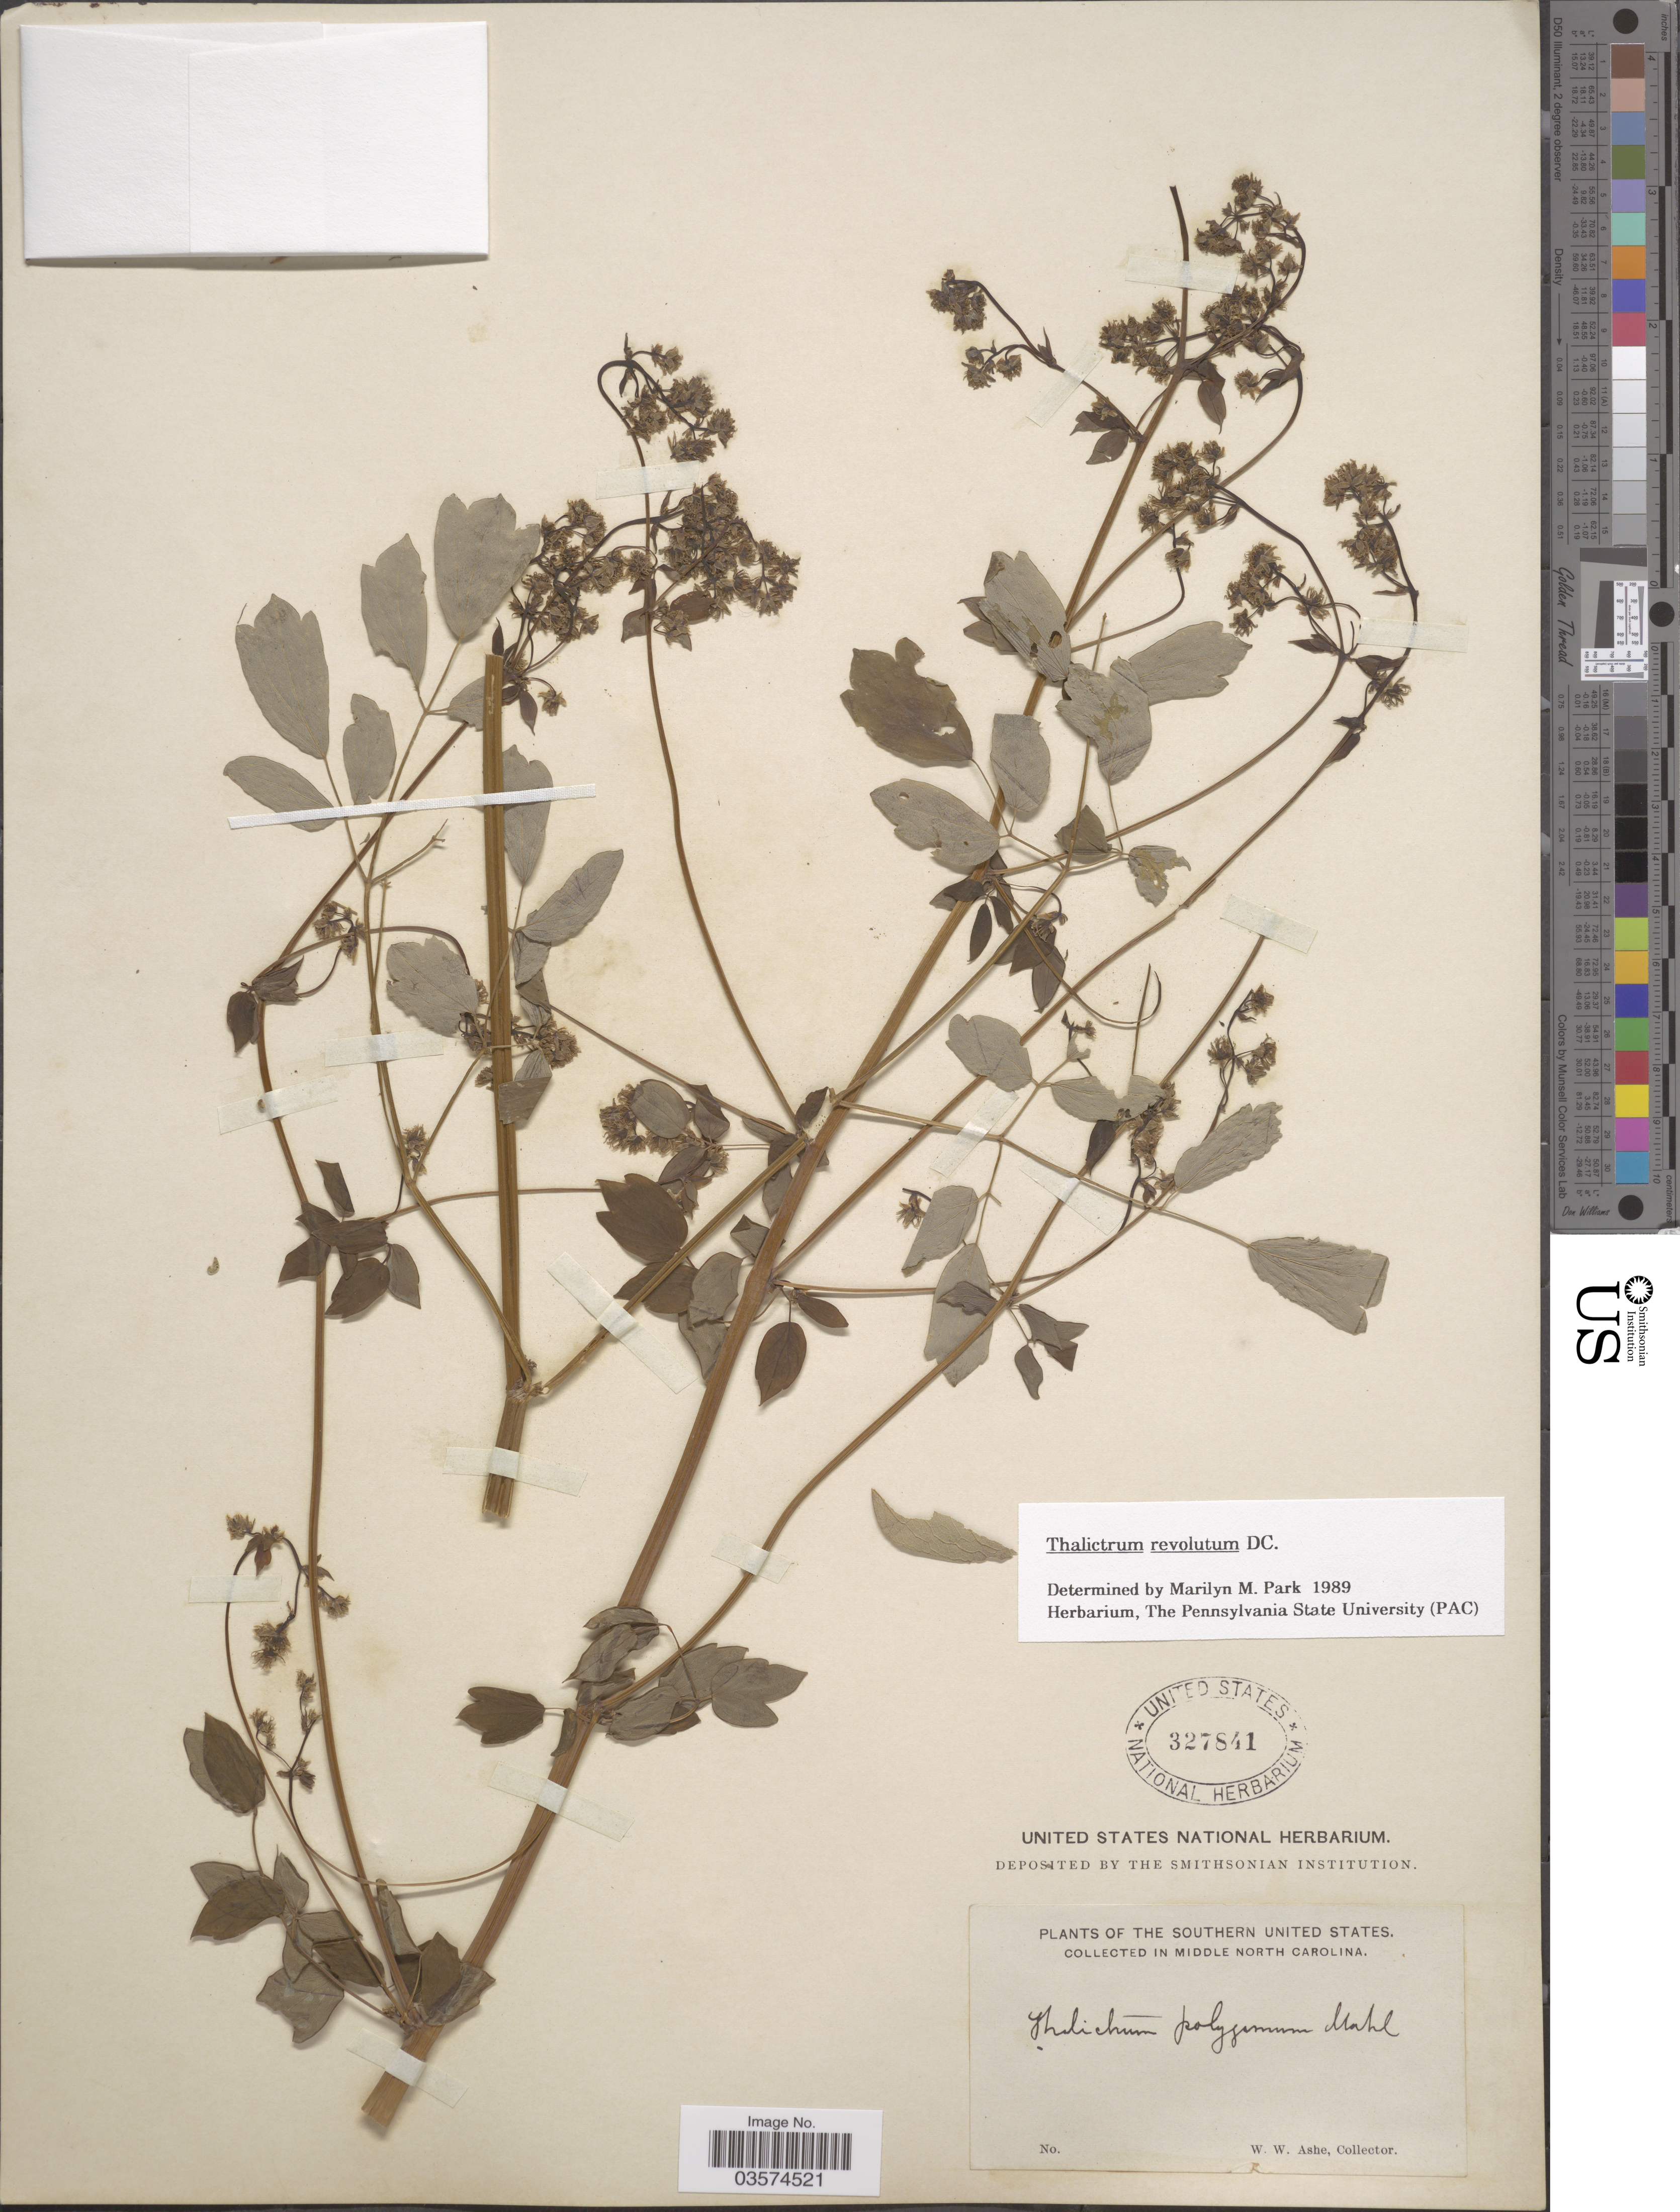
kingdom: Plantae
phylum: Tracheophyta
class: Magnoliopsida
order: Ranunculales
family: Ranunculaceae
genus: Thalictrum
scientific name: Thalictrum amphibolum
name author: Greene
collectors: W. W. Ashe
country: United States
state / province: North Carolina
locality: The Southern United States, in Middle North Carolina.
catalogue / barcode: US 327841